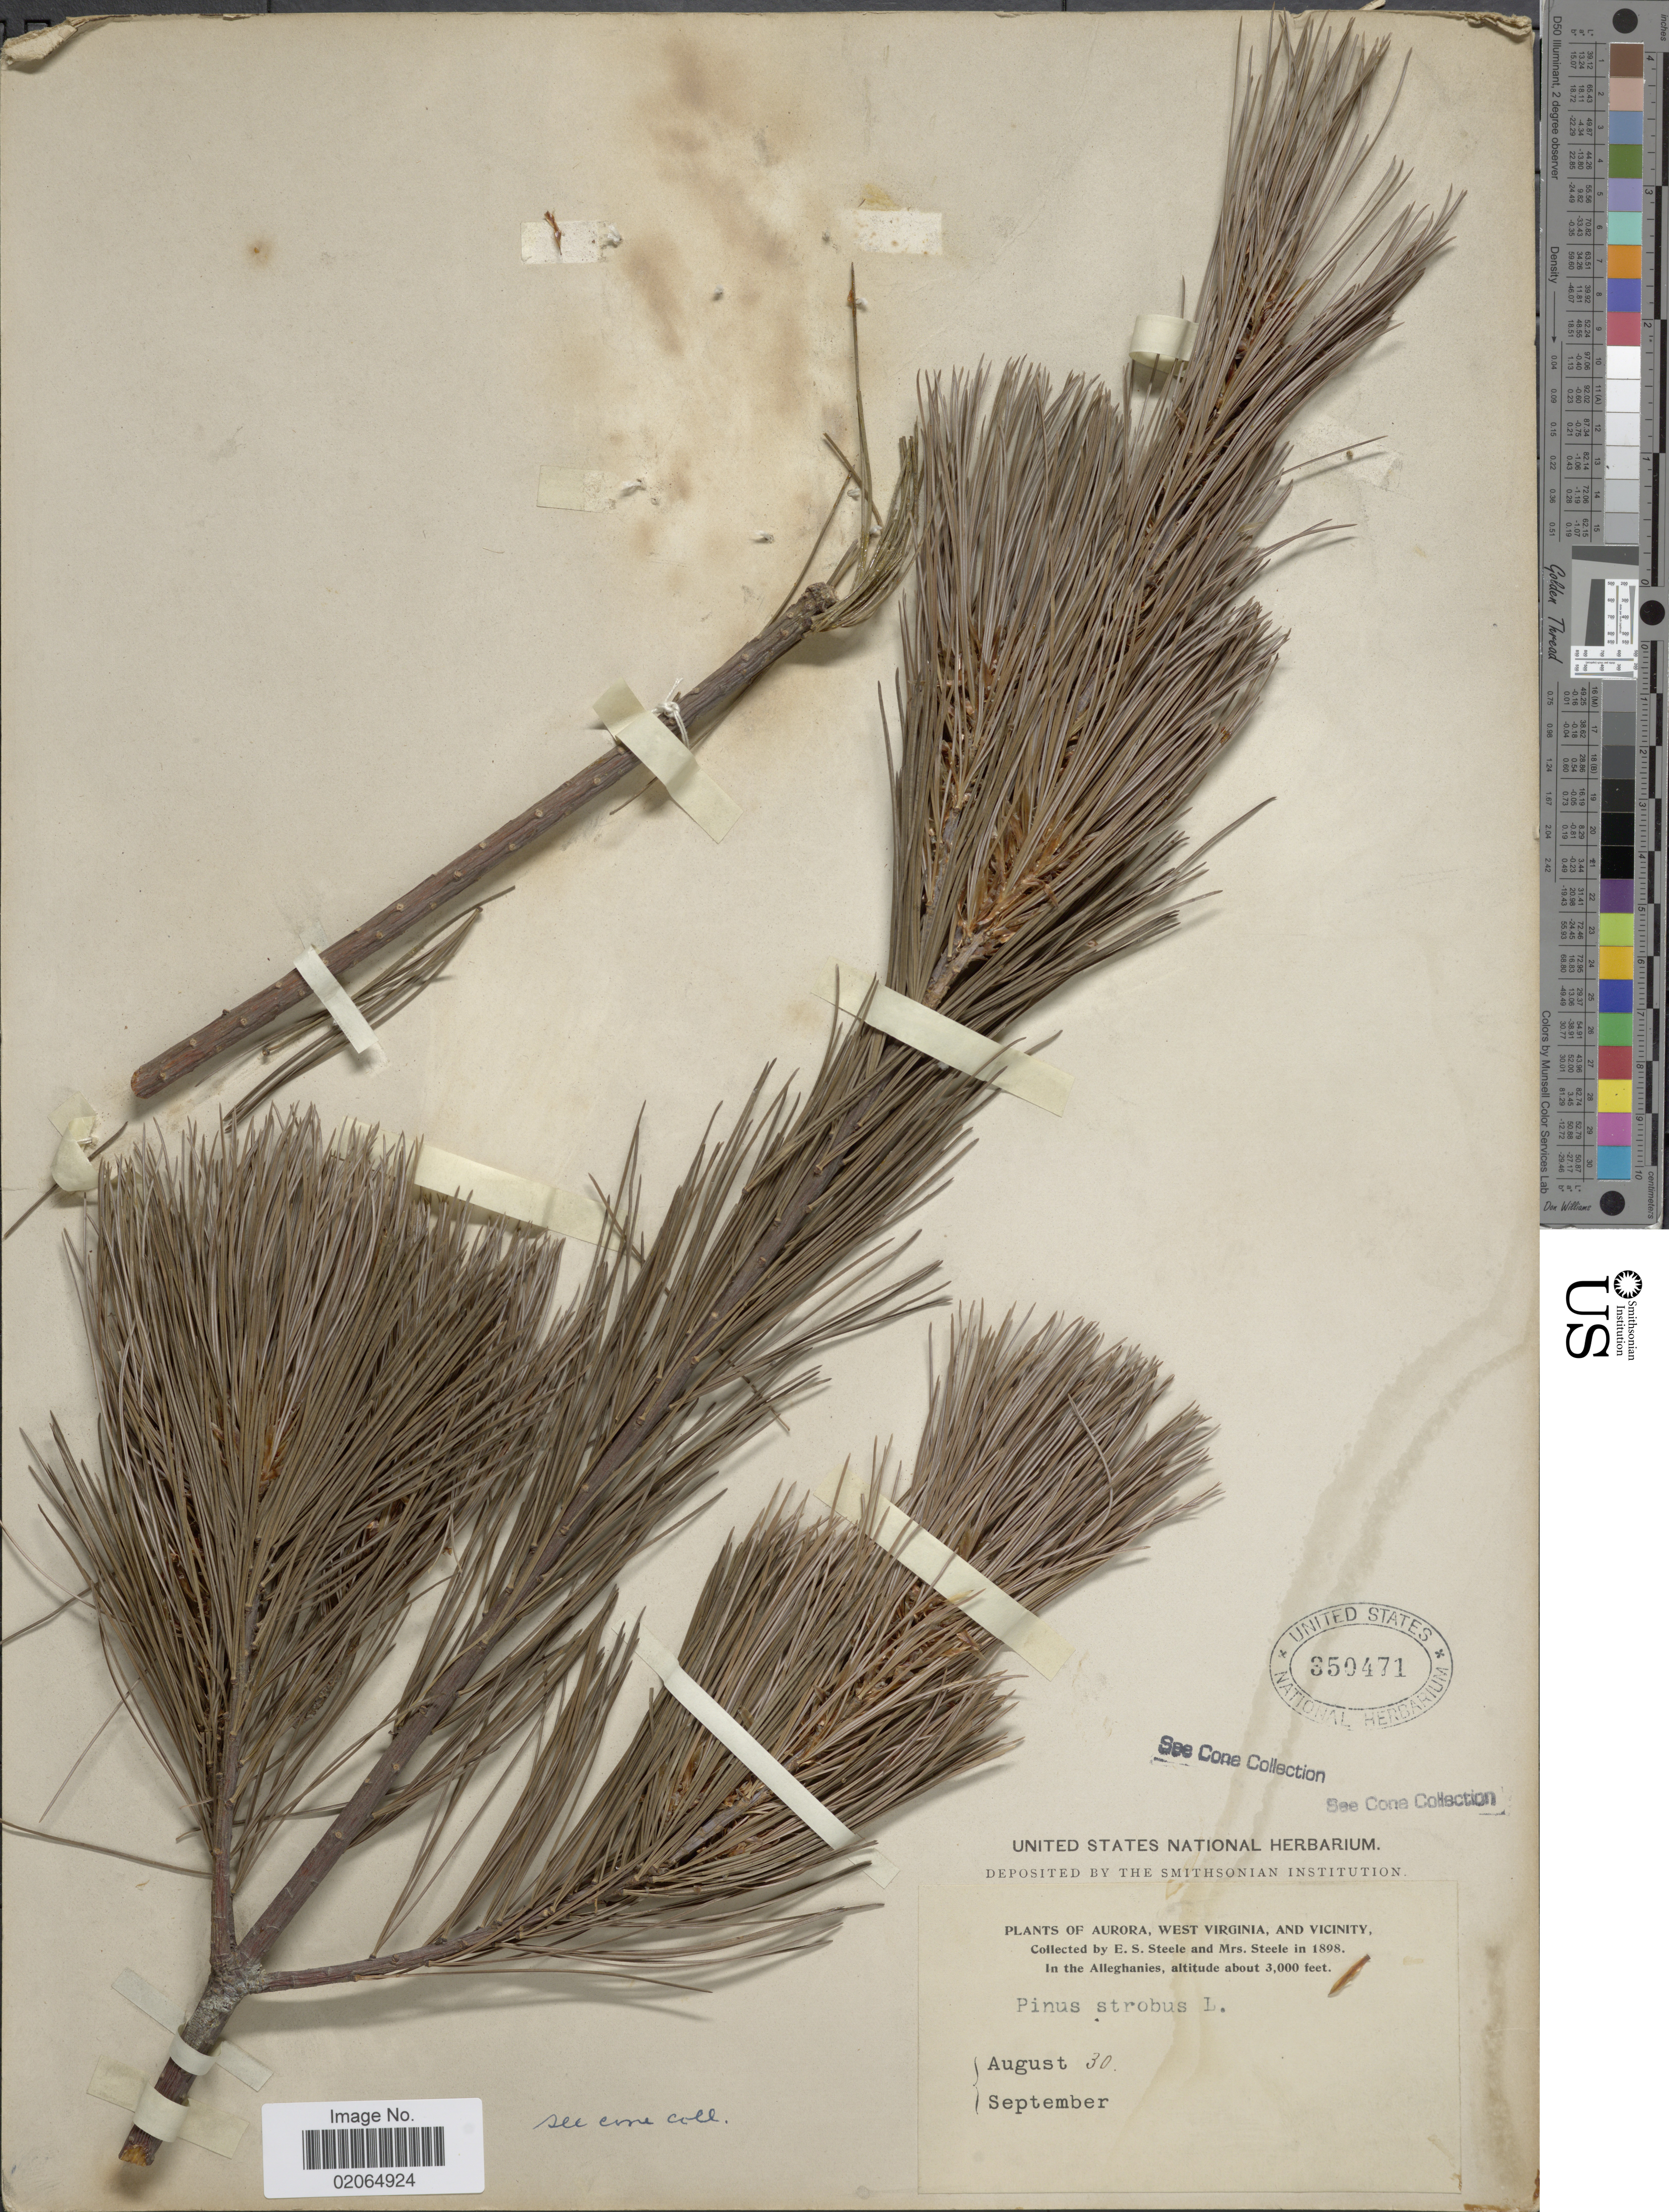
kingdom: Plantae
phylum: Tracheophyta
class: Pinopsida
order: Pinales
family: Pinaceae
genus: Pinus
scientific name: Pinus strobus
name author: L.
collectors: E. Steele & Mrs. E. S. Steele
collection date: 1898-08-30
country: United States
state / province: West Virginia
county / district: Preston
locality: Aurora, West Virginia, and vicinity, in the Alleghanies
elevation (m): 914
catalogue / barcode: US 350471